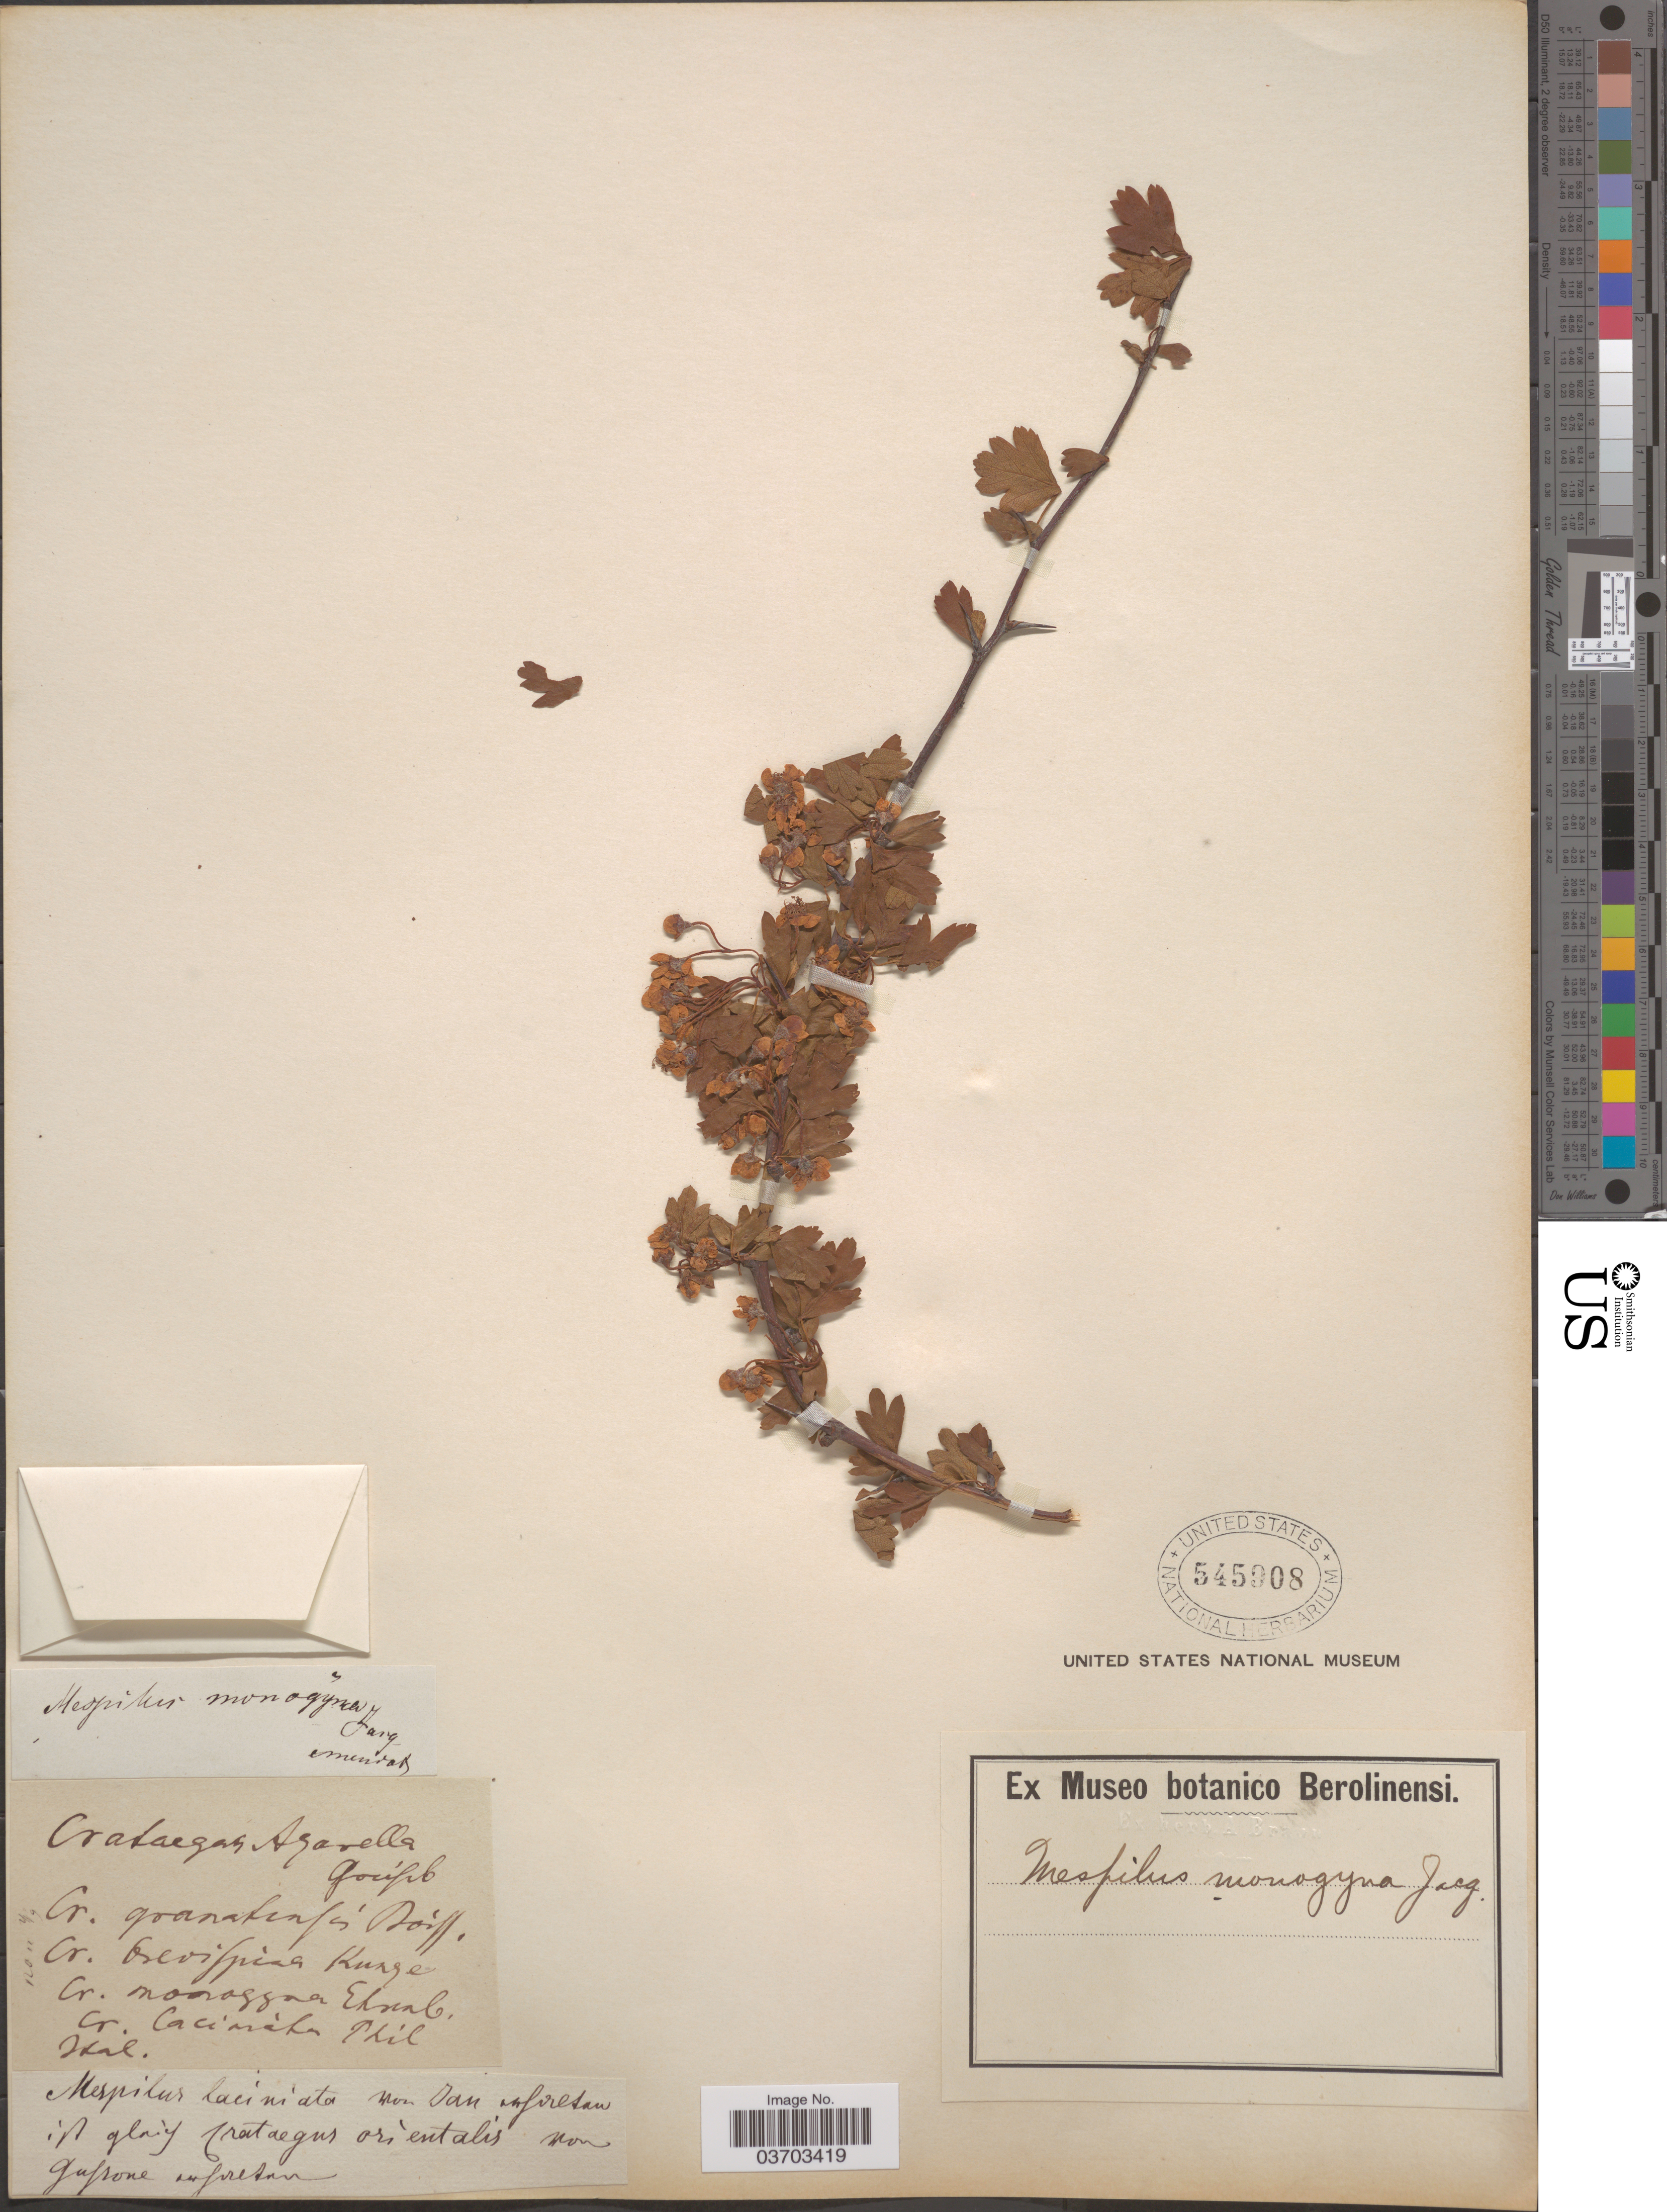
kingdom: Plantae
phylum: Tracheophyta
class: Magnoliopsida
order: Rosales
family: Rosaceae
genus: Crataegus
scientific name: Crataegus monogyna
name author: Lindin.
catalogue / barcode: US 545908